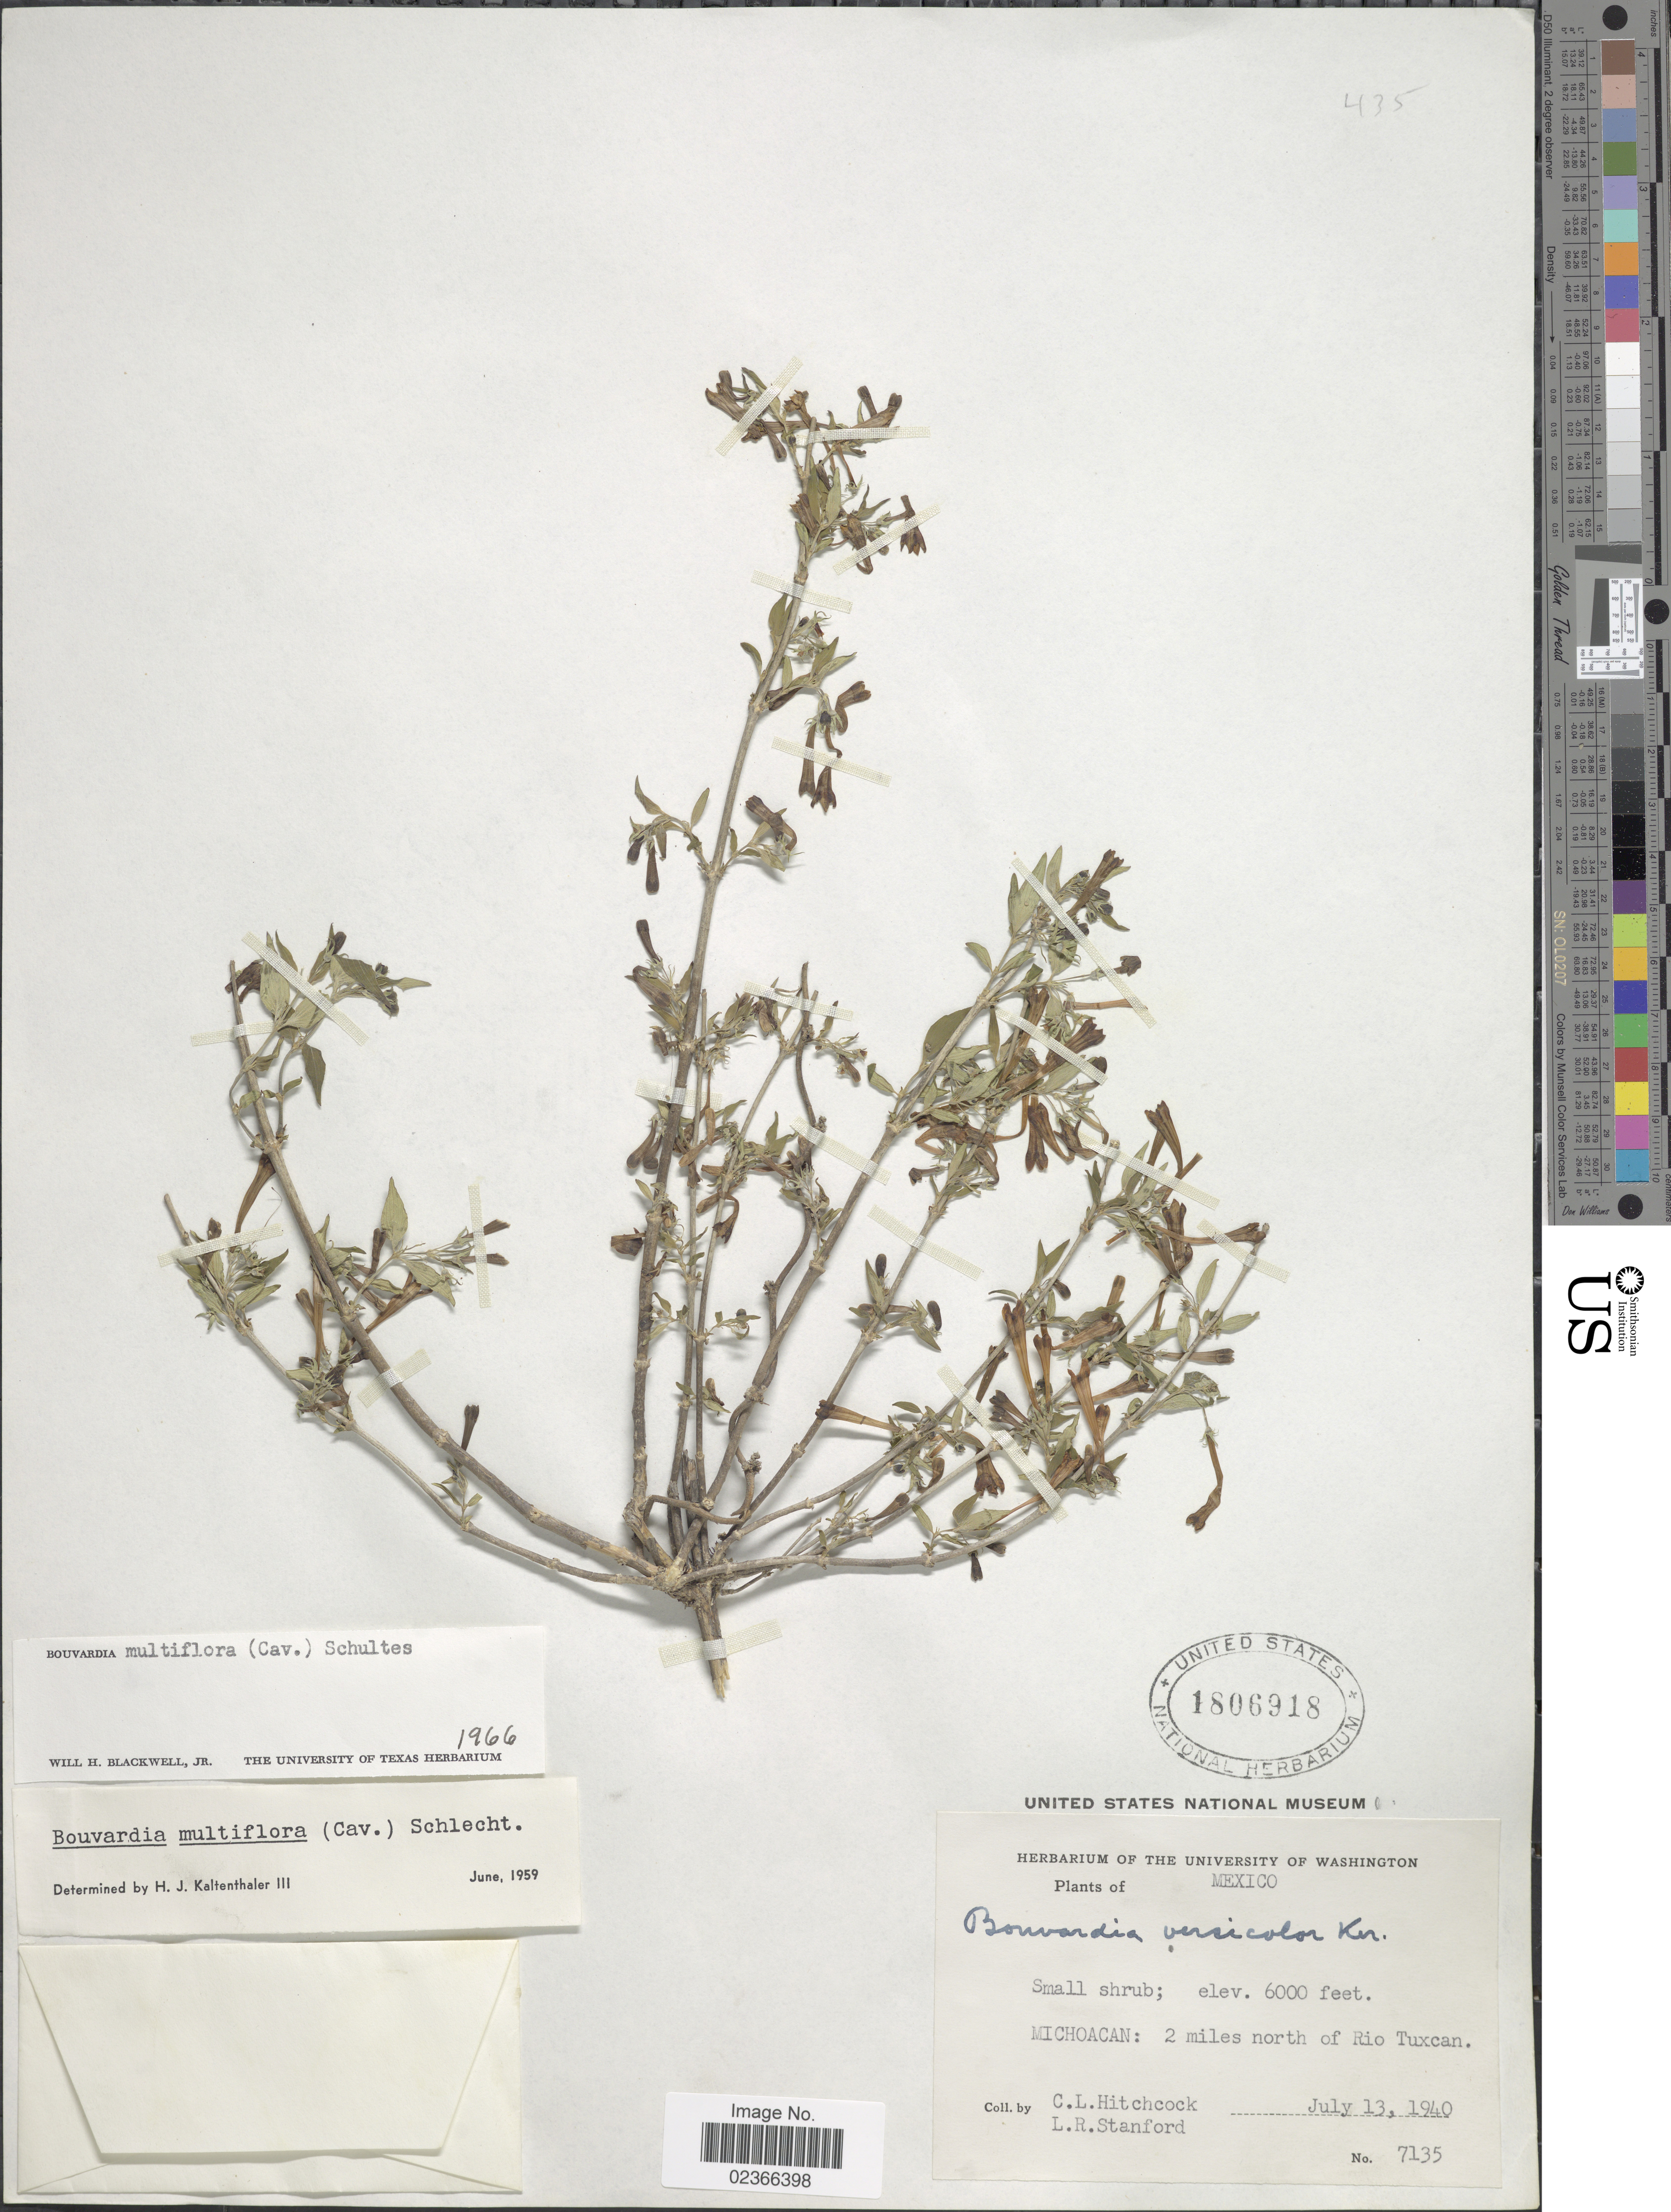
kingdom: Plantae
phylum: Tracheophyta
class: Magnoliopsida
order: Gentianales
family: Rubiaceae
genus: Bouvardia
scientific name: Bouvardia multiflora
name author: (Cav.) Schult.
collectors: C. L. Hitchcock & L. R. Stanford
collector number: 7135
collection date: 1940-07-13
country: Mexico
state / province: Michoacán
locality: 2 miles north of Rio Tuxcan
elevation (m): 1829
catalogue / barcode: US 1806918